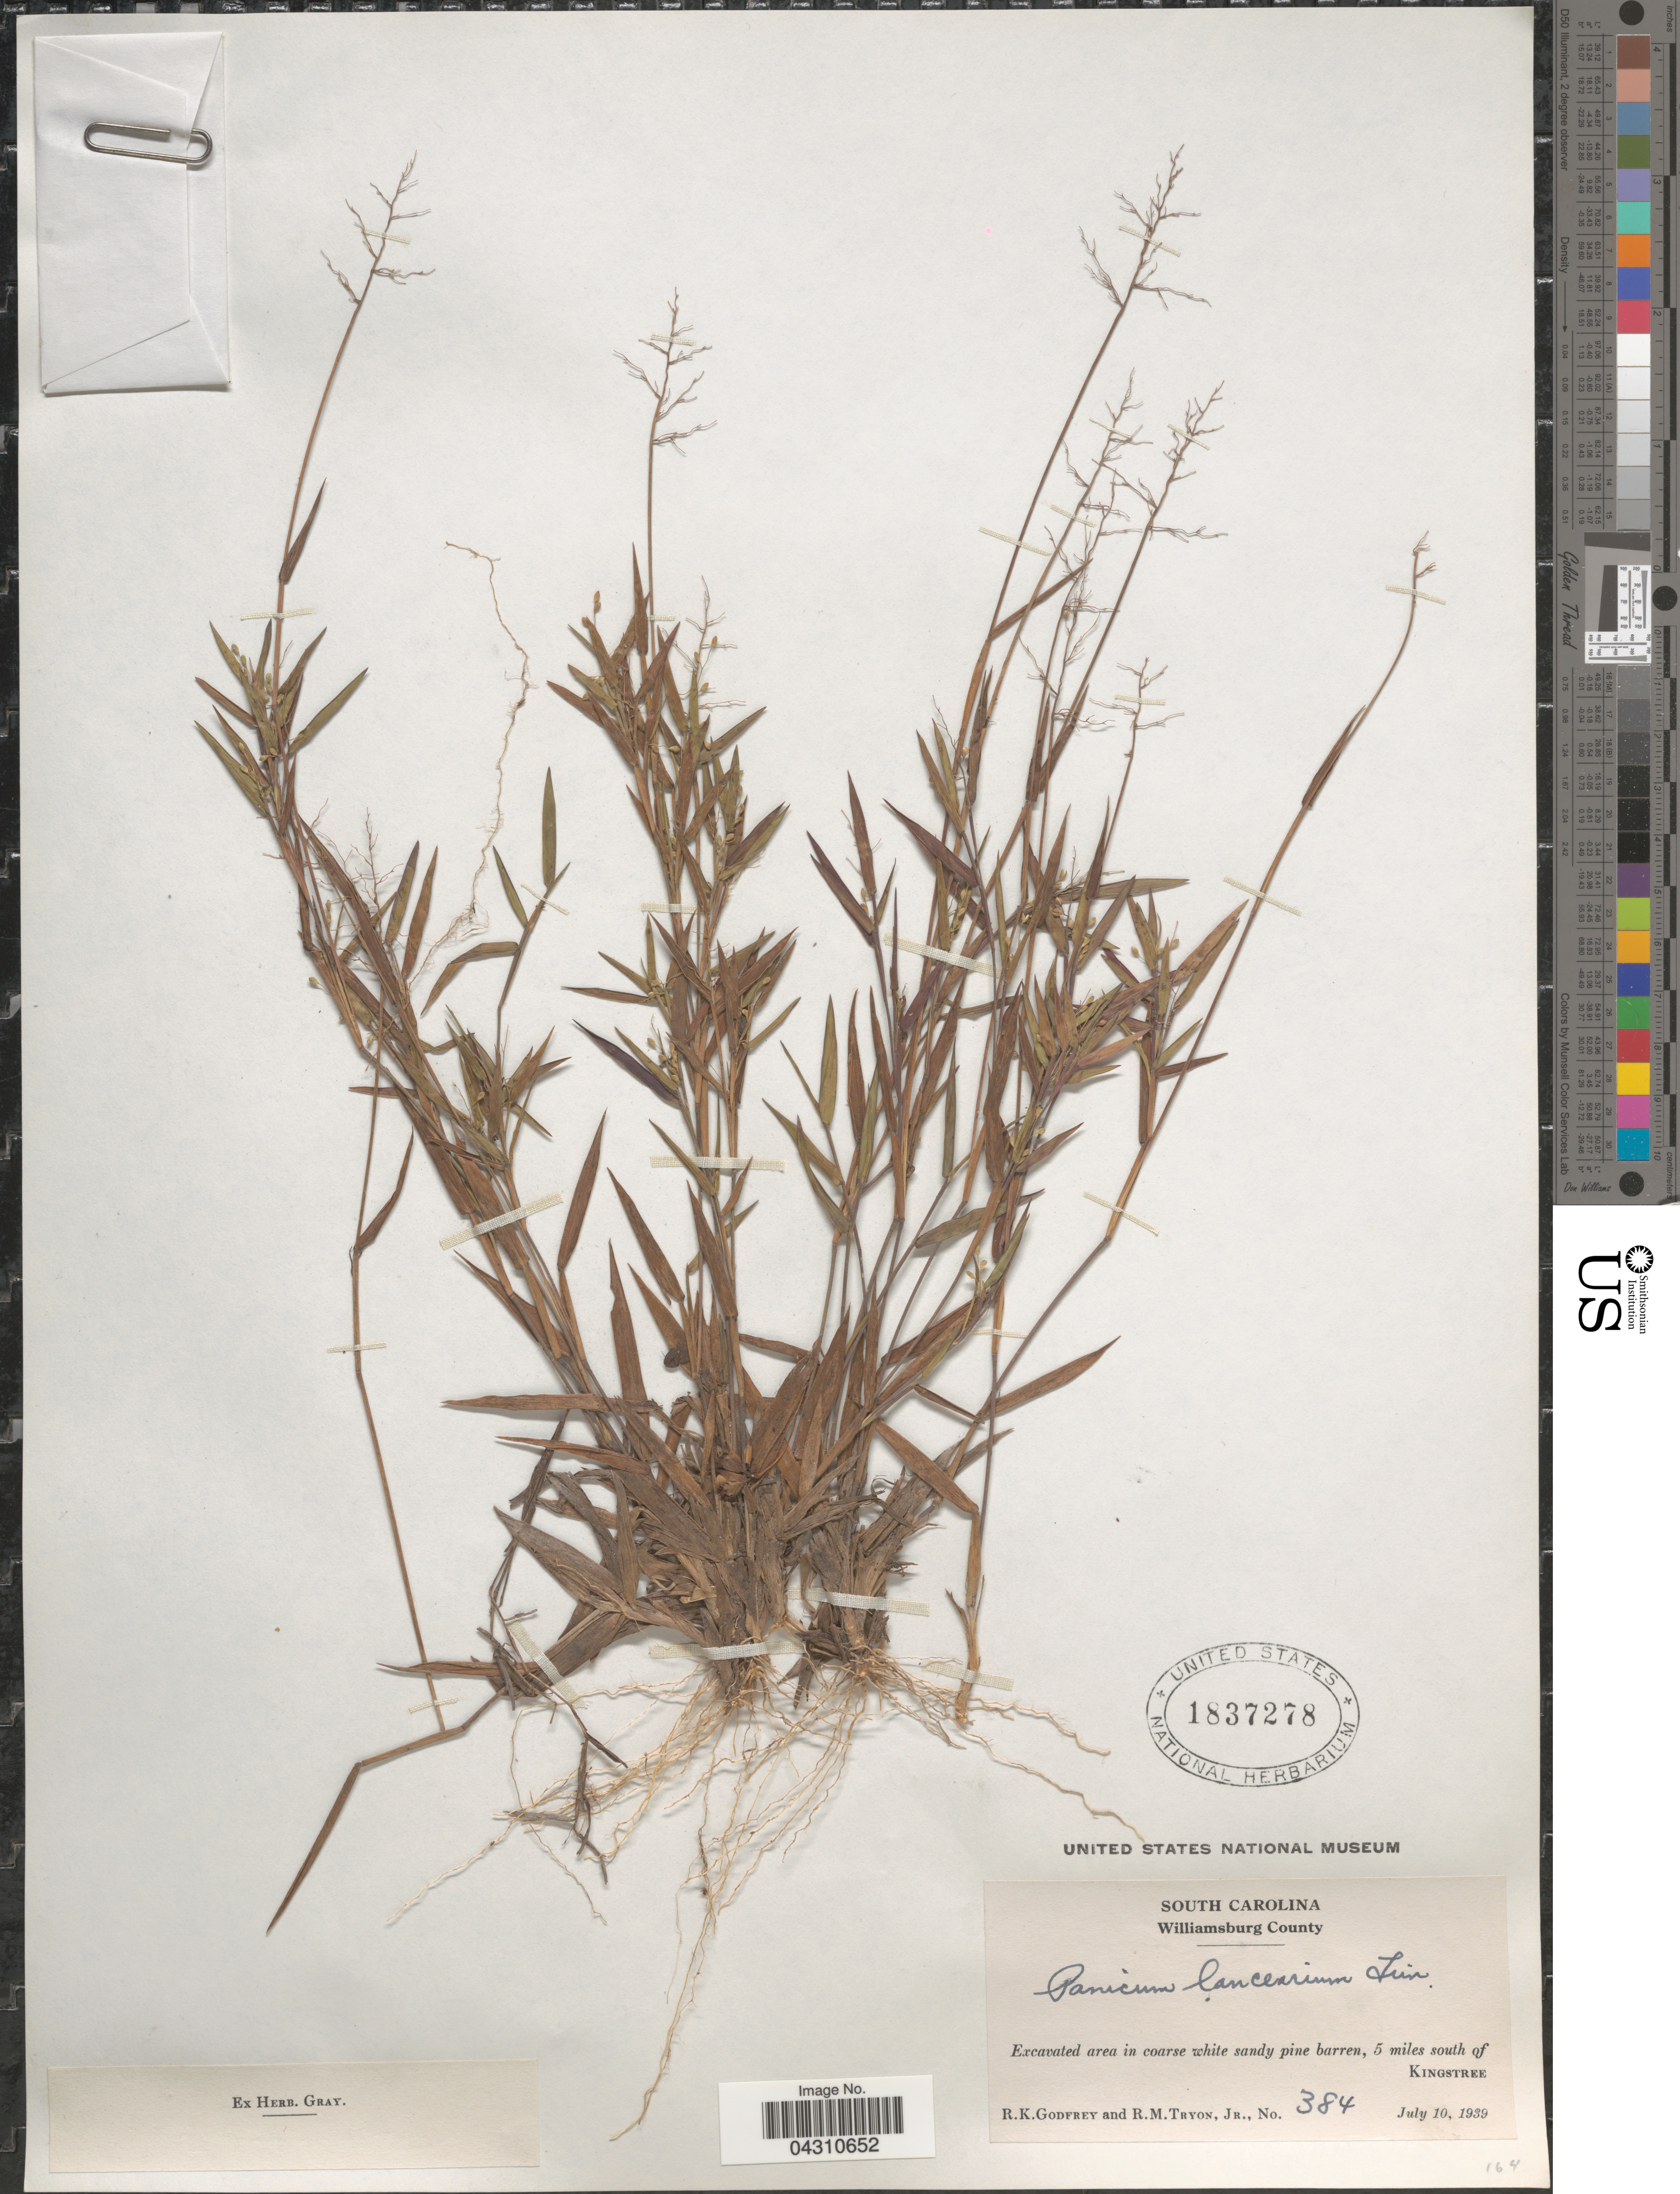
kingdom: Plantae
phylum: Tracheophyta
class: Liliopsida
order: Poales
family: Poaceae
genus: Dichanthelium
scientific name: Dichanthelium portoricense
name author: (Desv. ex Ham.) B.F. Hansen & Wunderlin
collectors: R. K. Godfrey & R. Tryon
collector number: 384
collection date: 1939-07-10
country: United States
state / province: South Carolina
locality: Williamsburg County. Excavated area in coarse white sandy pine barren, 5 miles south of Kingstree.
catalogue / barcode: US 1837278